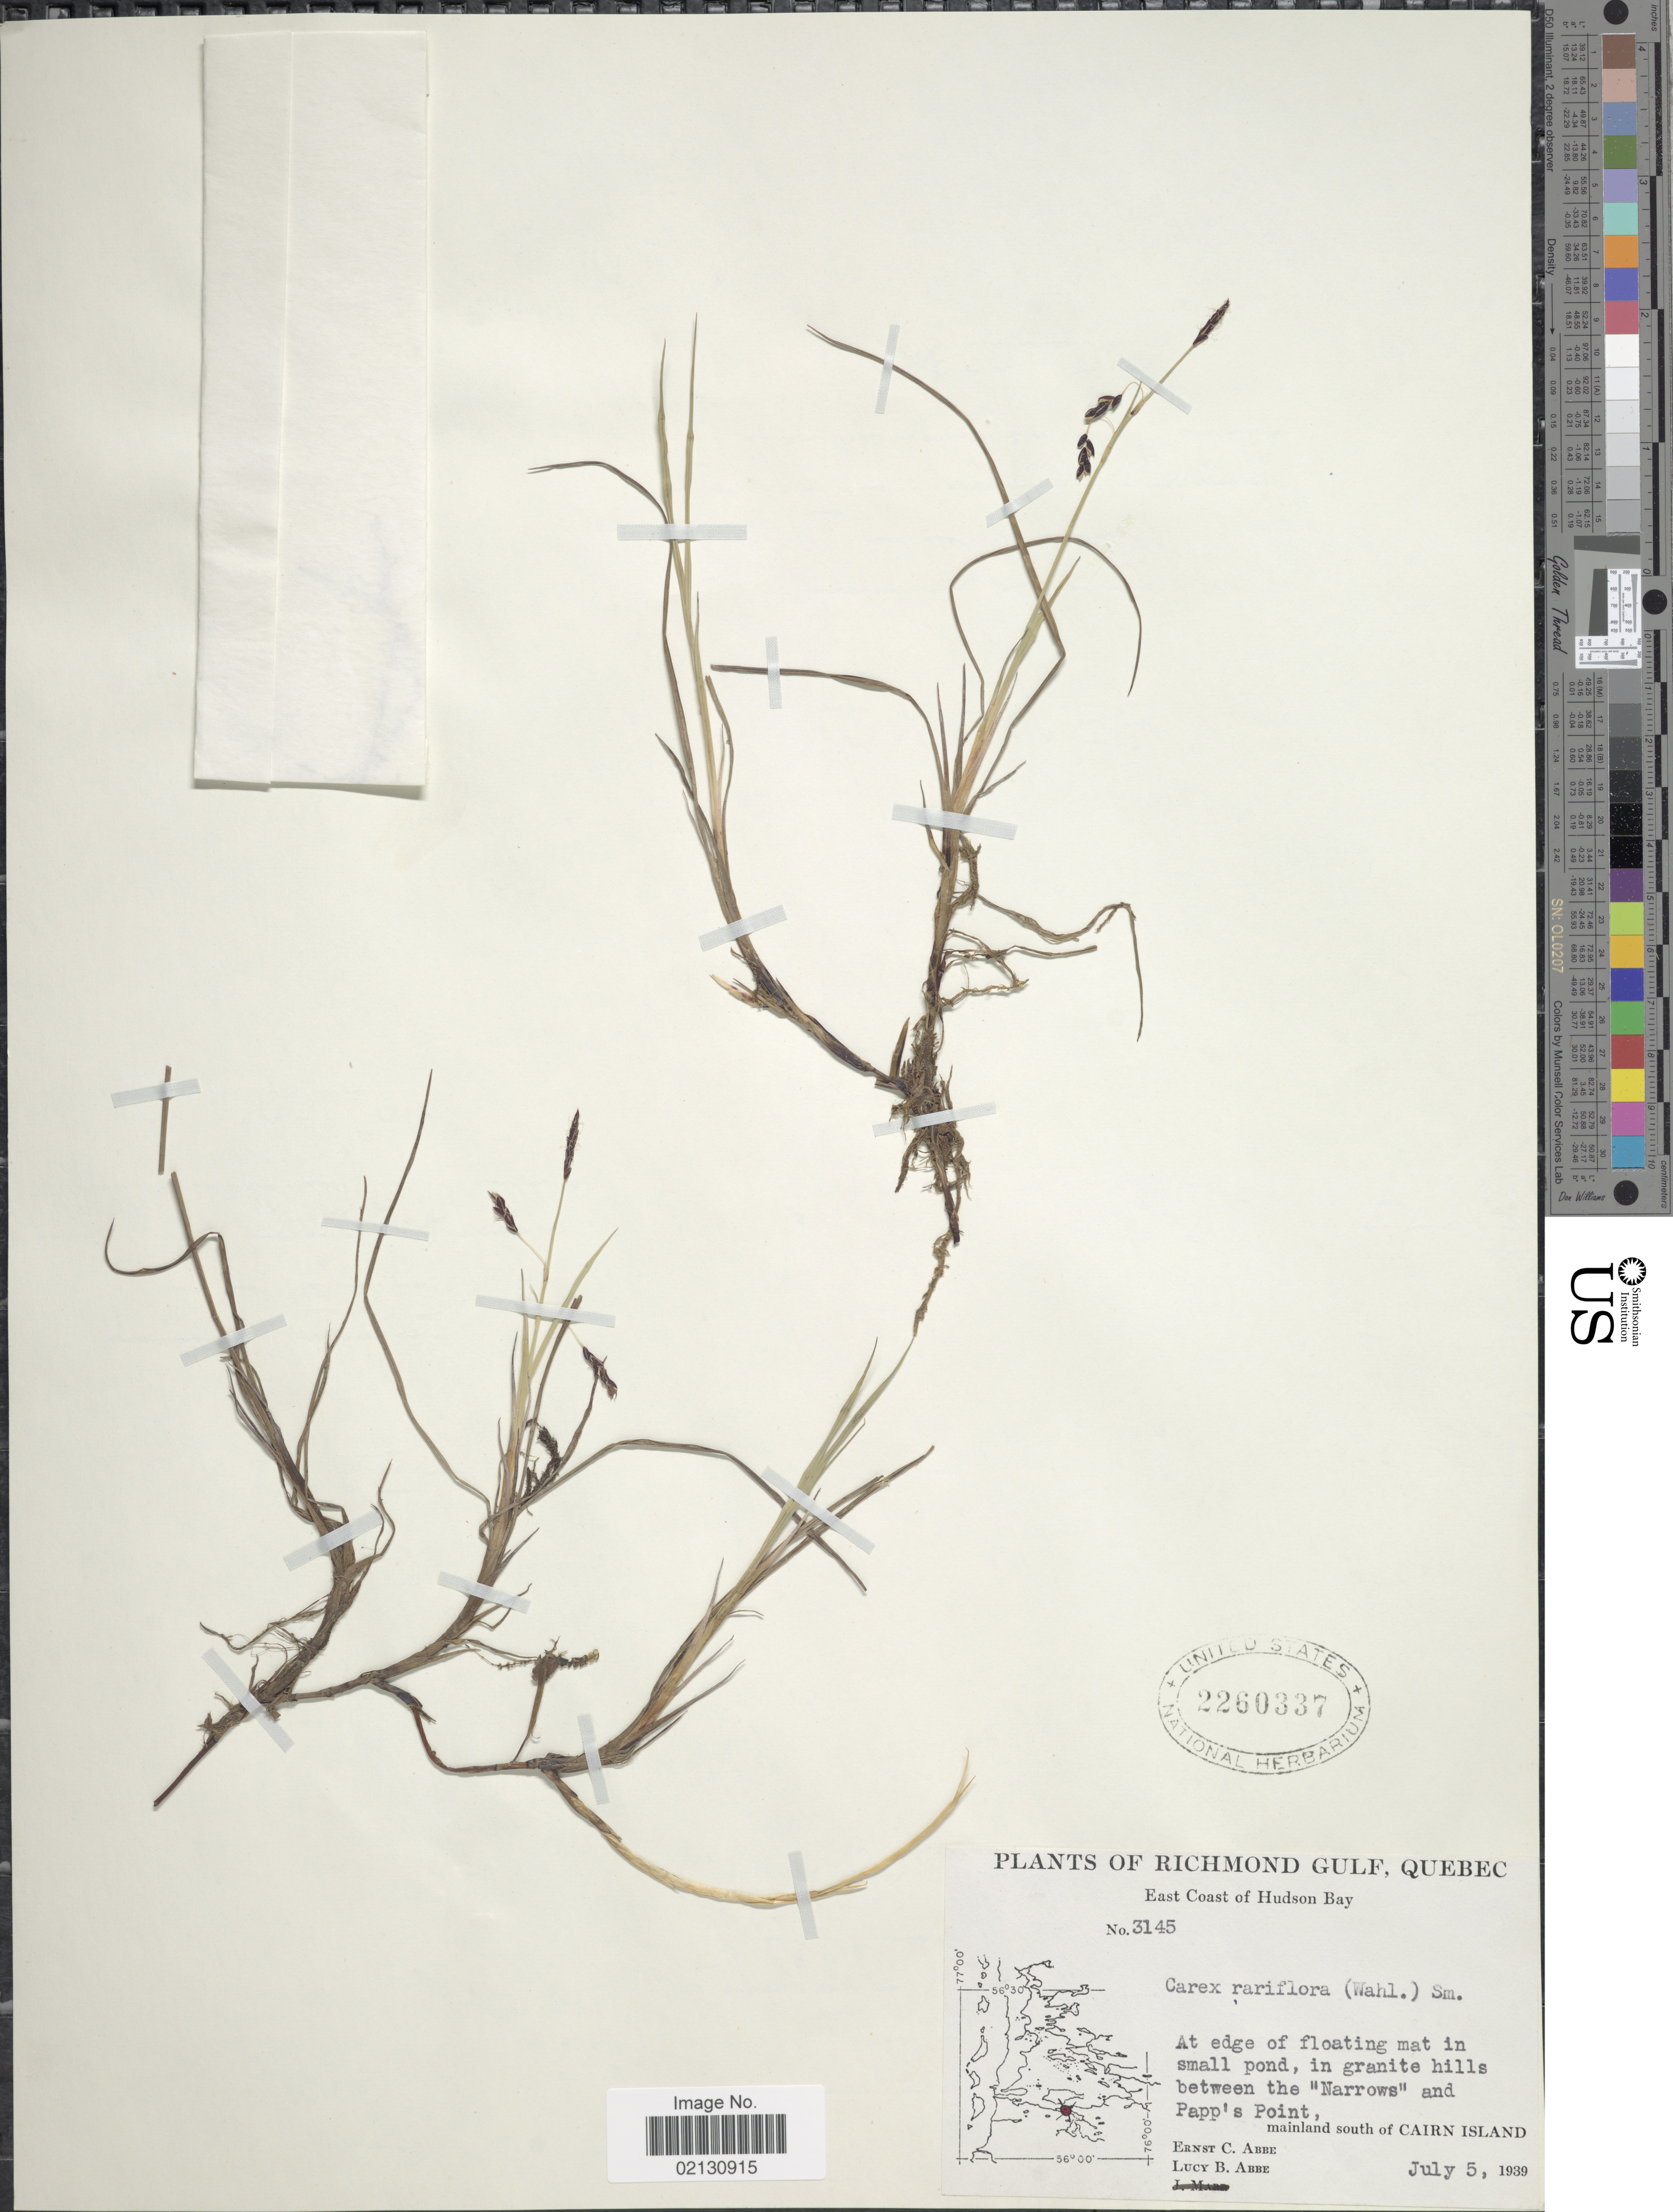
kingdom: Plantae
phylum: Tracheophyta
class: Liliopsida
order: Poales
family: Cyperaceae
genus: Carex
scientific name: Carex rariflora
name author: (Wahlenb.) Sm.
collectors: E. C. Abbe & L. B. Abbe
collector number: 3145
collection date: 1939-07-05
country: Canada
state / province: Quebec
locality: Richmond Gulf. East Coast of Hudson Bay. between the "Narrows" and Papp's Point, mainland south of Cairn Island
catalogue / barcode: US 2260337